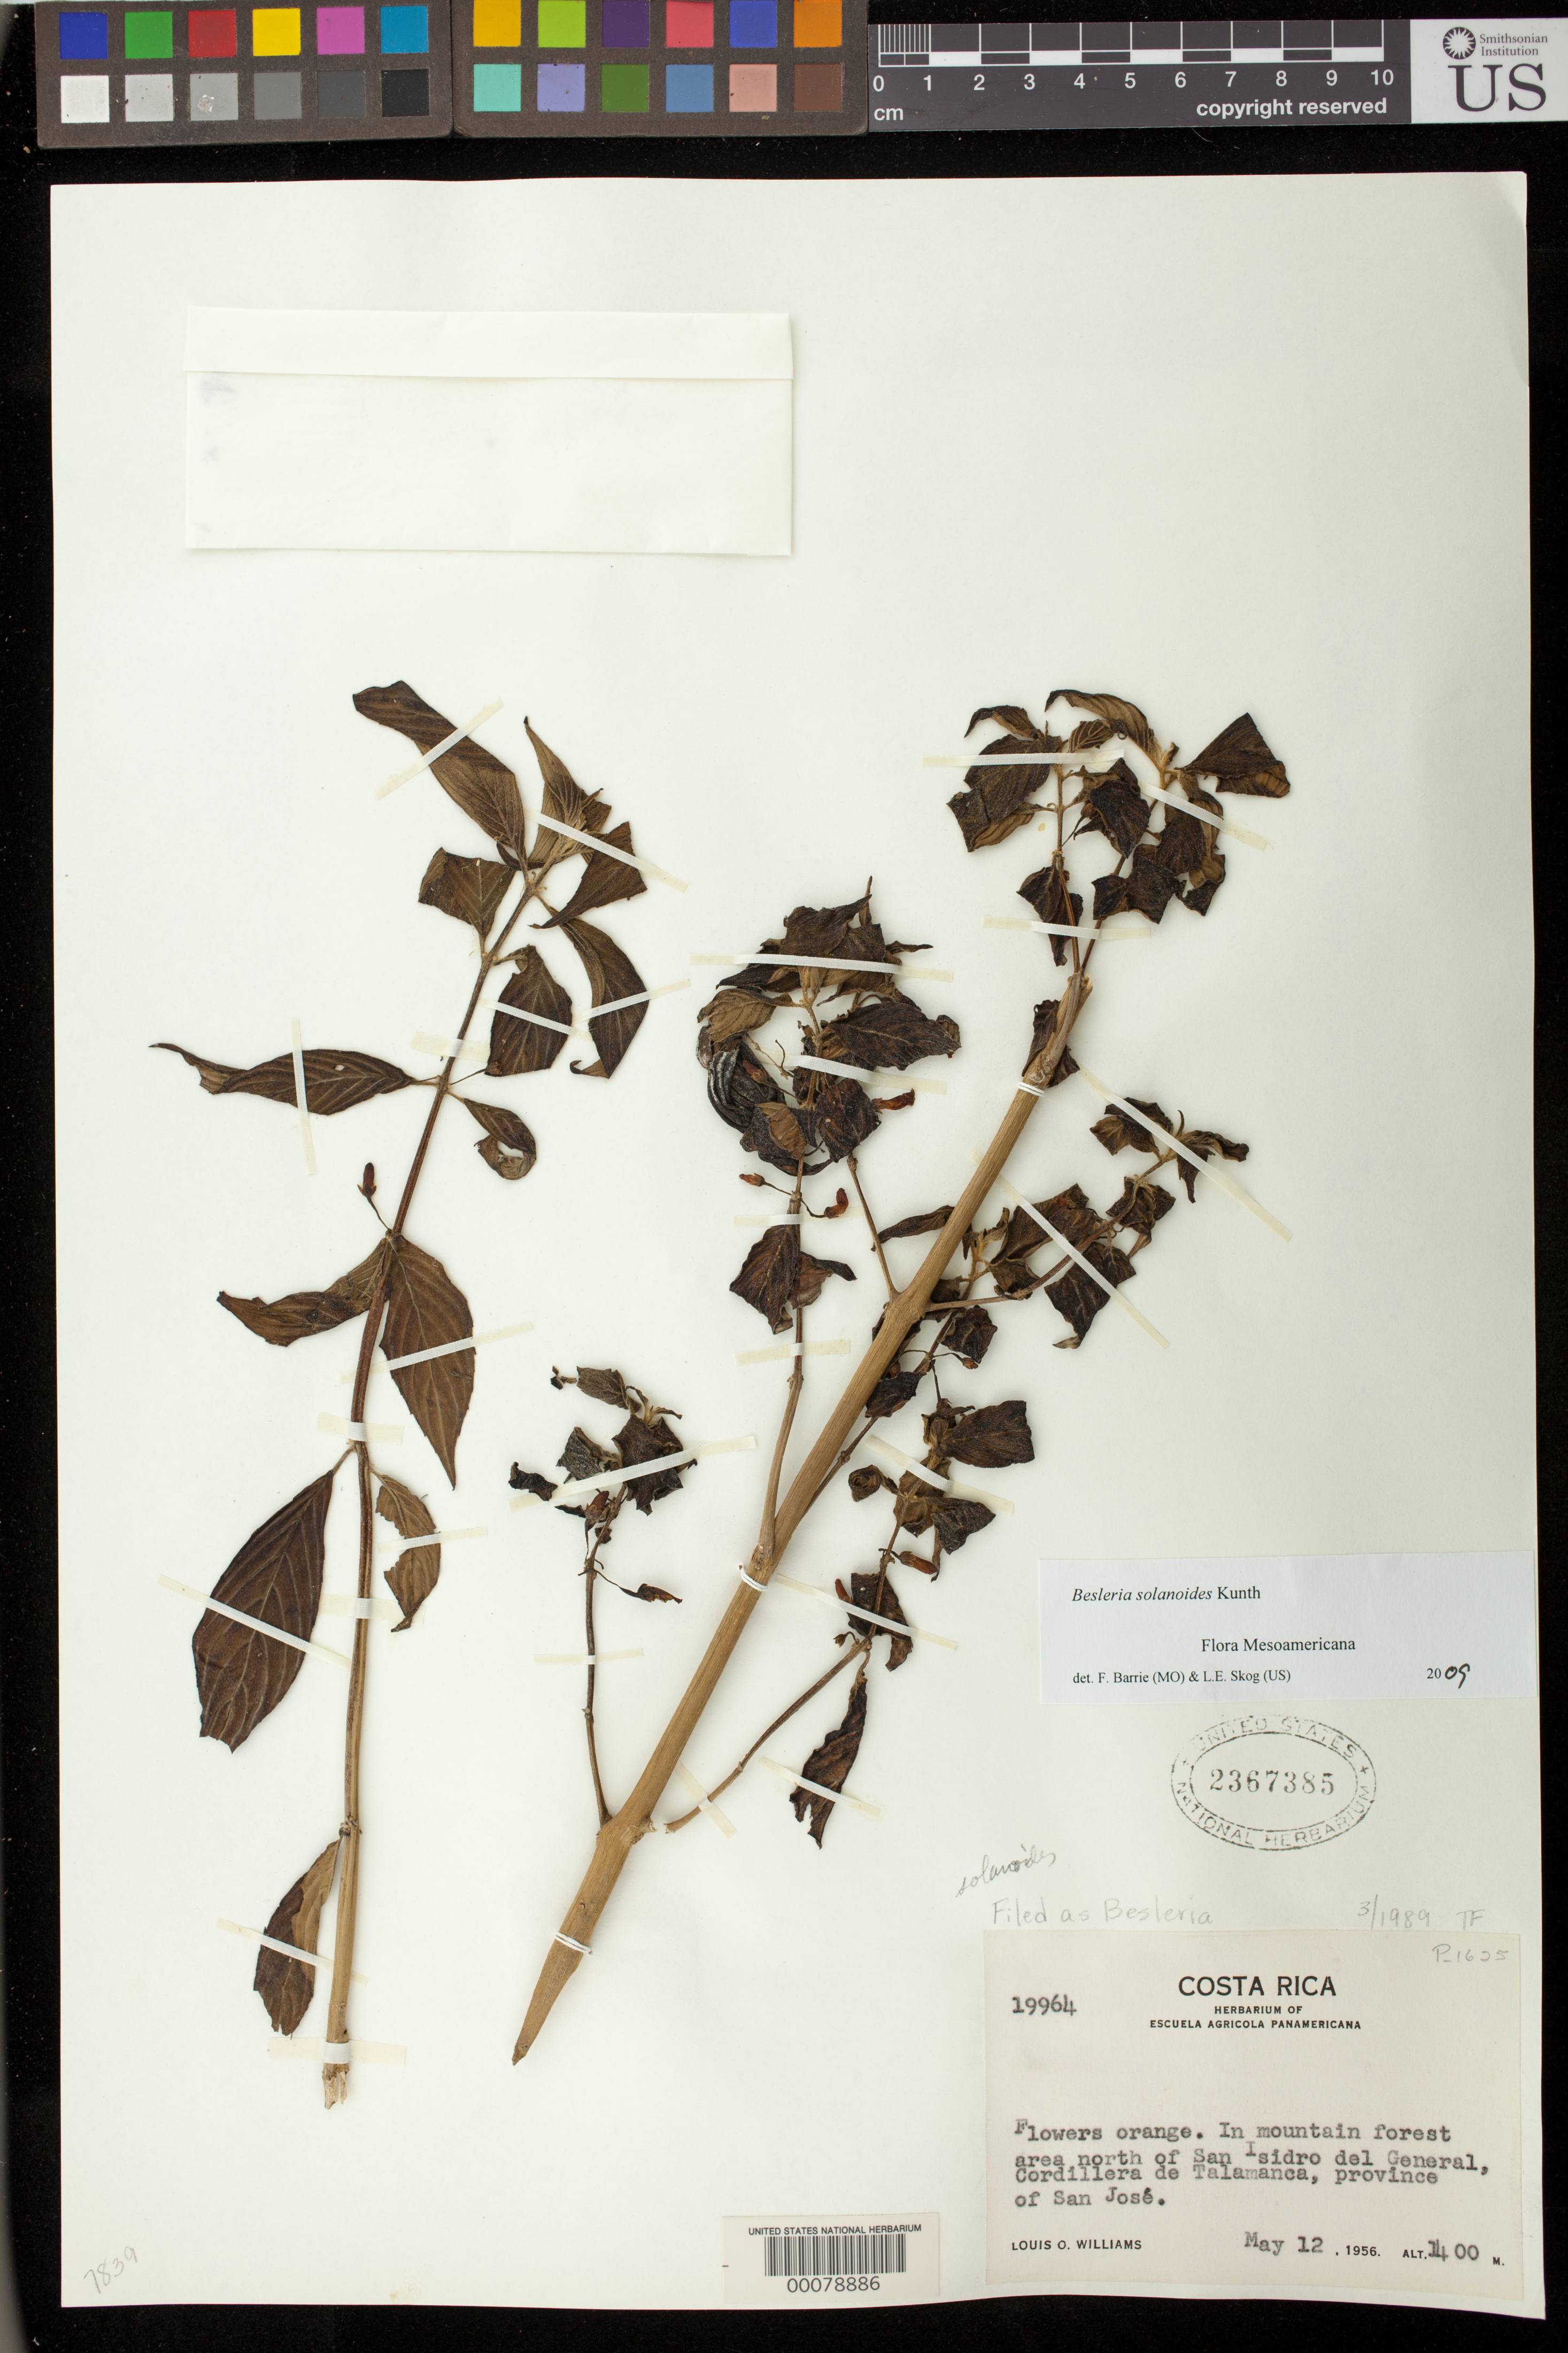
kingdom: Plantae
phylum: Tracheophyta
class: Magnoliopsida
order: Lamiales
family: Gesneriaceae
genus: Besleria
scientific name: Besleria sp.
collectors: L. O. Williams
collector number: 19964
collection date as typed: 12 May 1956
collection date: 1956-05-12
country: Costa Rica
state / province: San José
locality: N of San Isidro del General, Cordillera de Talamanca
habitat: In mountain forest area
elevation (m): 1400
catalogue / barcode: US 2367385